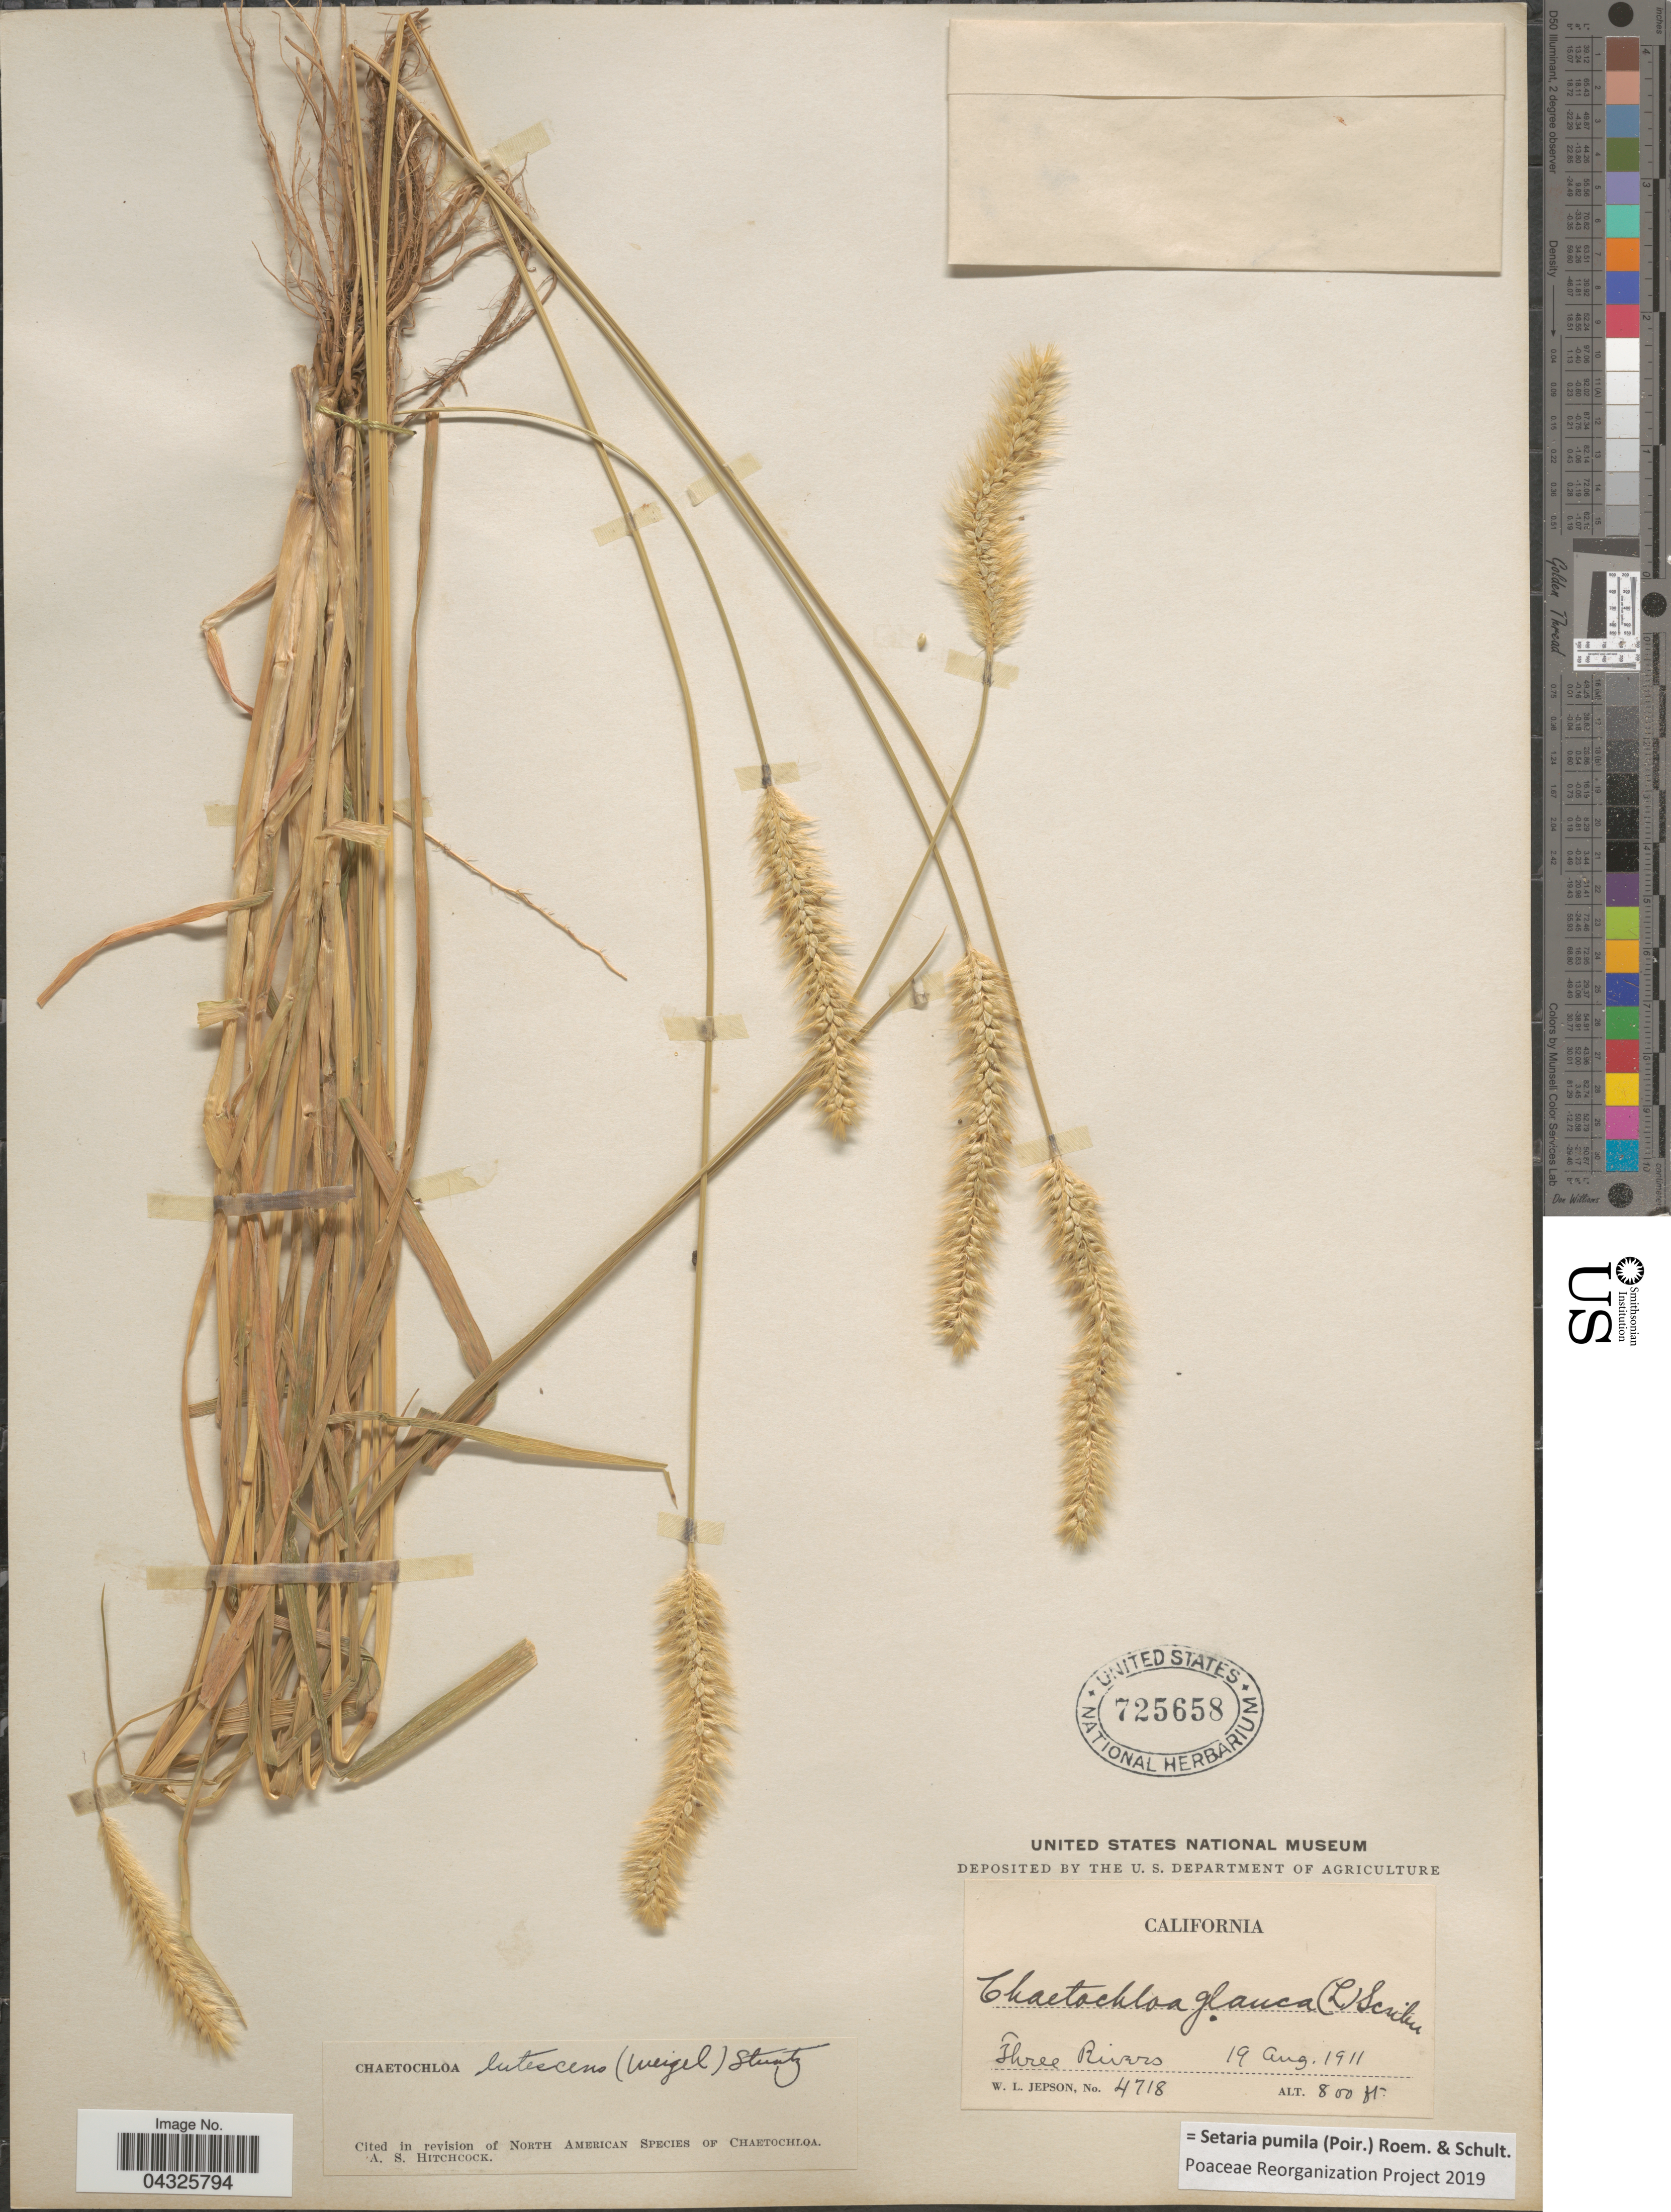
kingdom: Plantae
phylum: Tracheophyta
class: Liliopsida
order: Poales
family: Poaceae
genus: Setaria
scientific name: Setaria pumila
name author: (Poir.) Roem. & Schult.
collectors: W. L. Jepson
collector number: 4718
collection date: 1911-08-19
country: United States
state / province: California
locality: Three Rivers.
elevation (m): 244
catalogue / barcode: US 725658